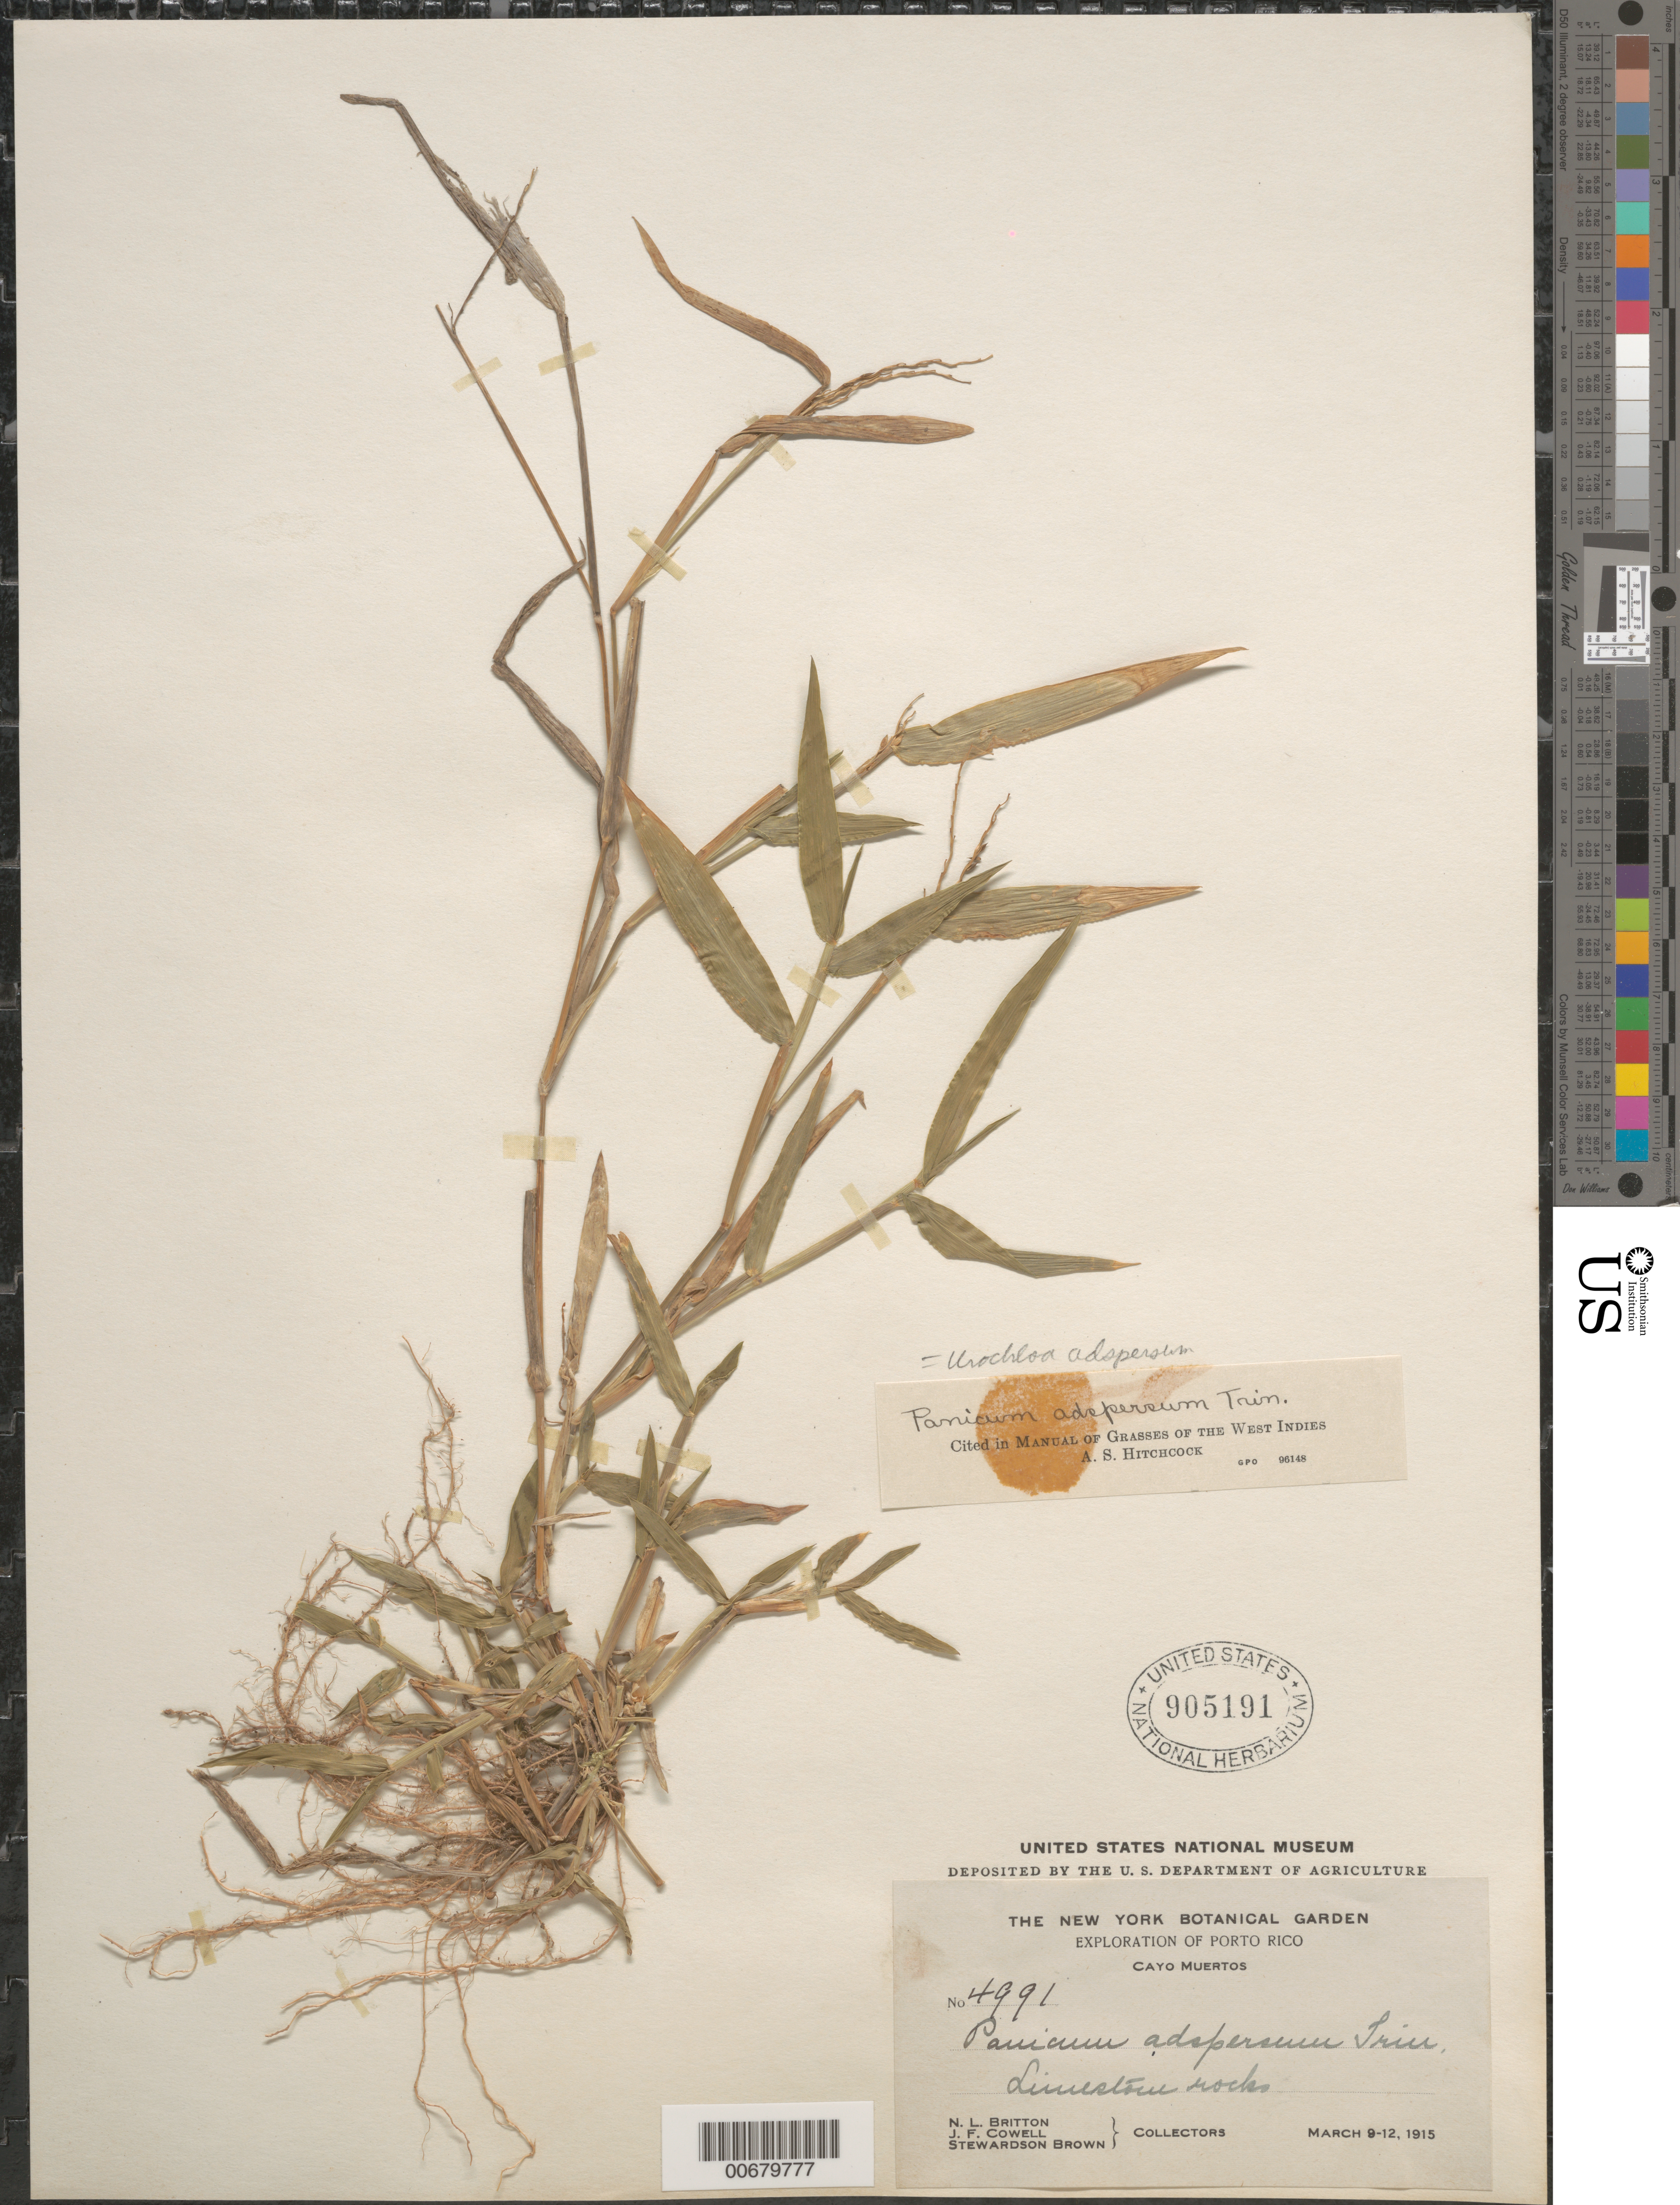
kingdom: Plantae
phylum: Tracheophyta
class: Liliopsida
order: Poales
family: Poaceae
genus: Urochloa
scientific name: Urochloa adspersa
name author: (Trin.) R.D. Webster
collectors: N. Britton, J. F. Cowell & S. Brown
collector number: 4991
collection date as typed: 09 Mar 1915 to 12 Mar 1915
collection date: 1915-03-09/1915-03-12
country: Puerto Rico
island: Caja de Muerto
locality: Cayo Muertos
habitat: Limestone rocks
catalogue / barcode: US 905191